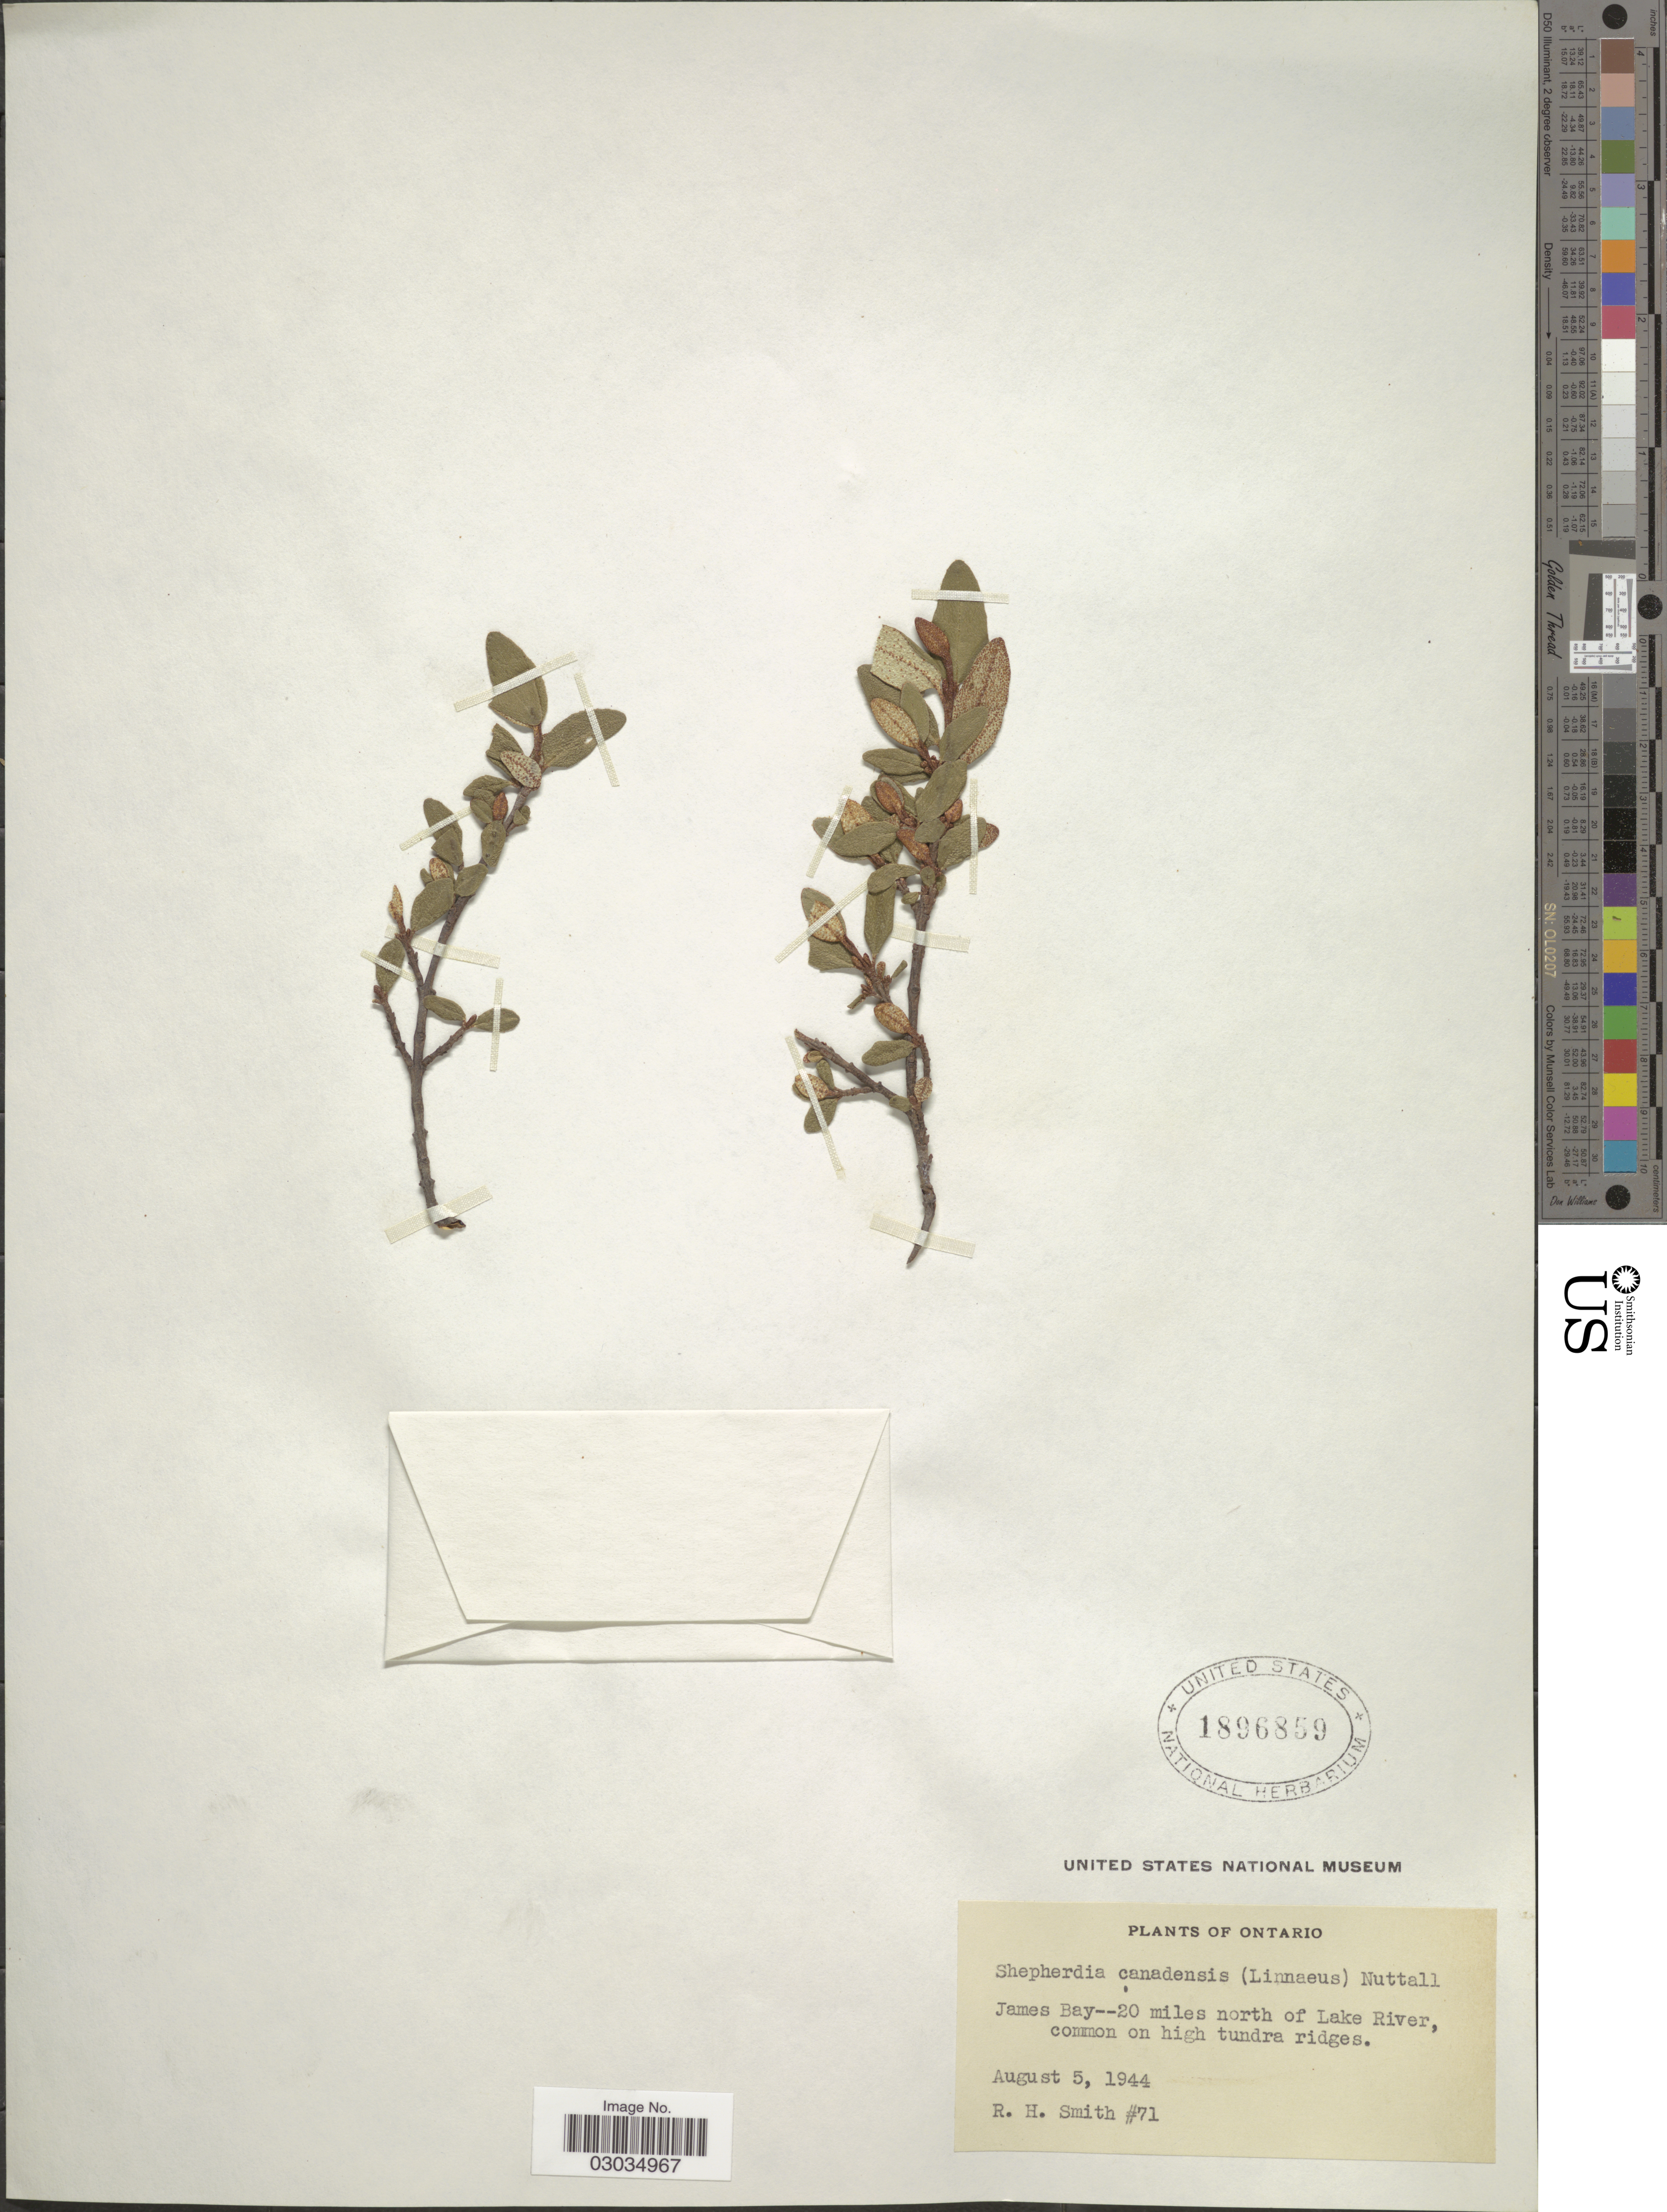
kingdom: Plantae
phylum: Tracheophyta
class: Magnoliopsida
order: Rosales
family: Elaeagnaceae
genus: Shepherdia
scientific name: Shepherdia canadensis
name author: (L.) Nutt.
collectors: R. H. Smith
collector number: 71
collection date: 1944-08-05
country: Canada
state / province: Ontario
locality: James Bay -- 20 miles north of Lake River, common on high tundra ridges.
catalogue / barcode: US 1896859